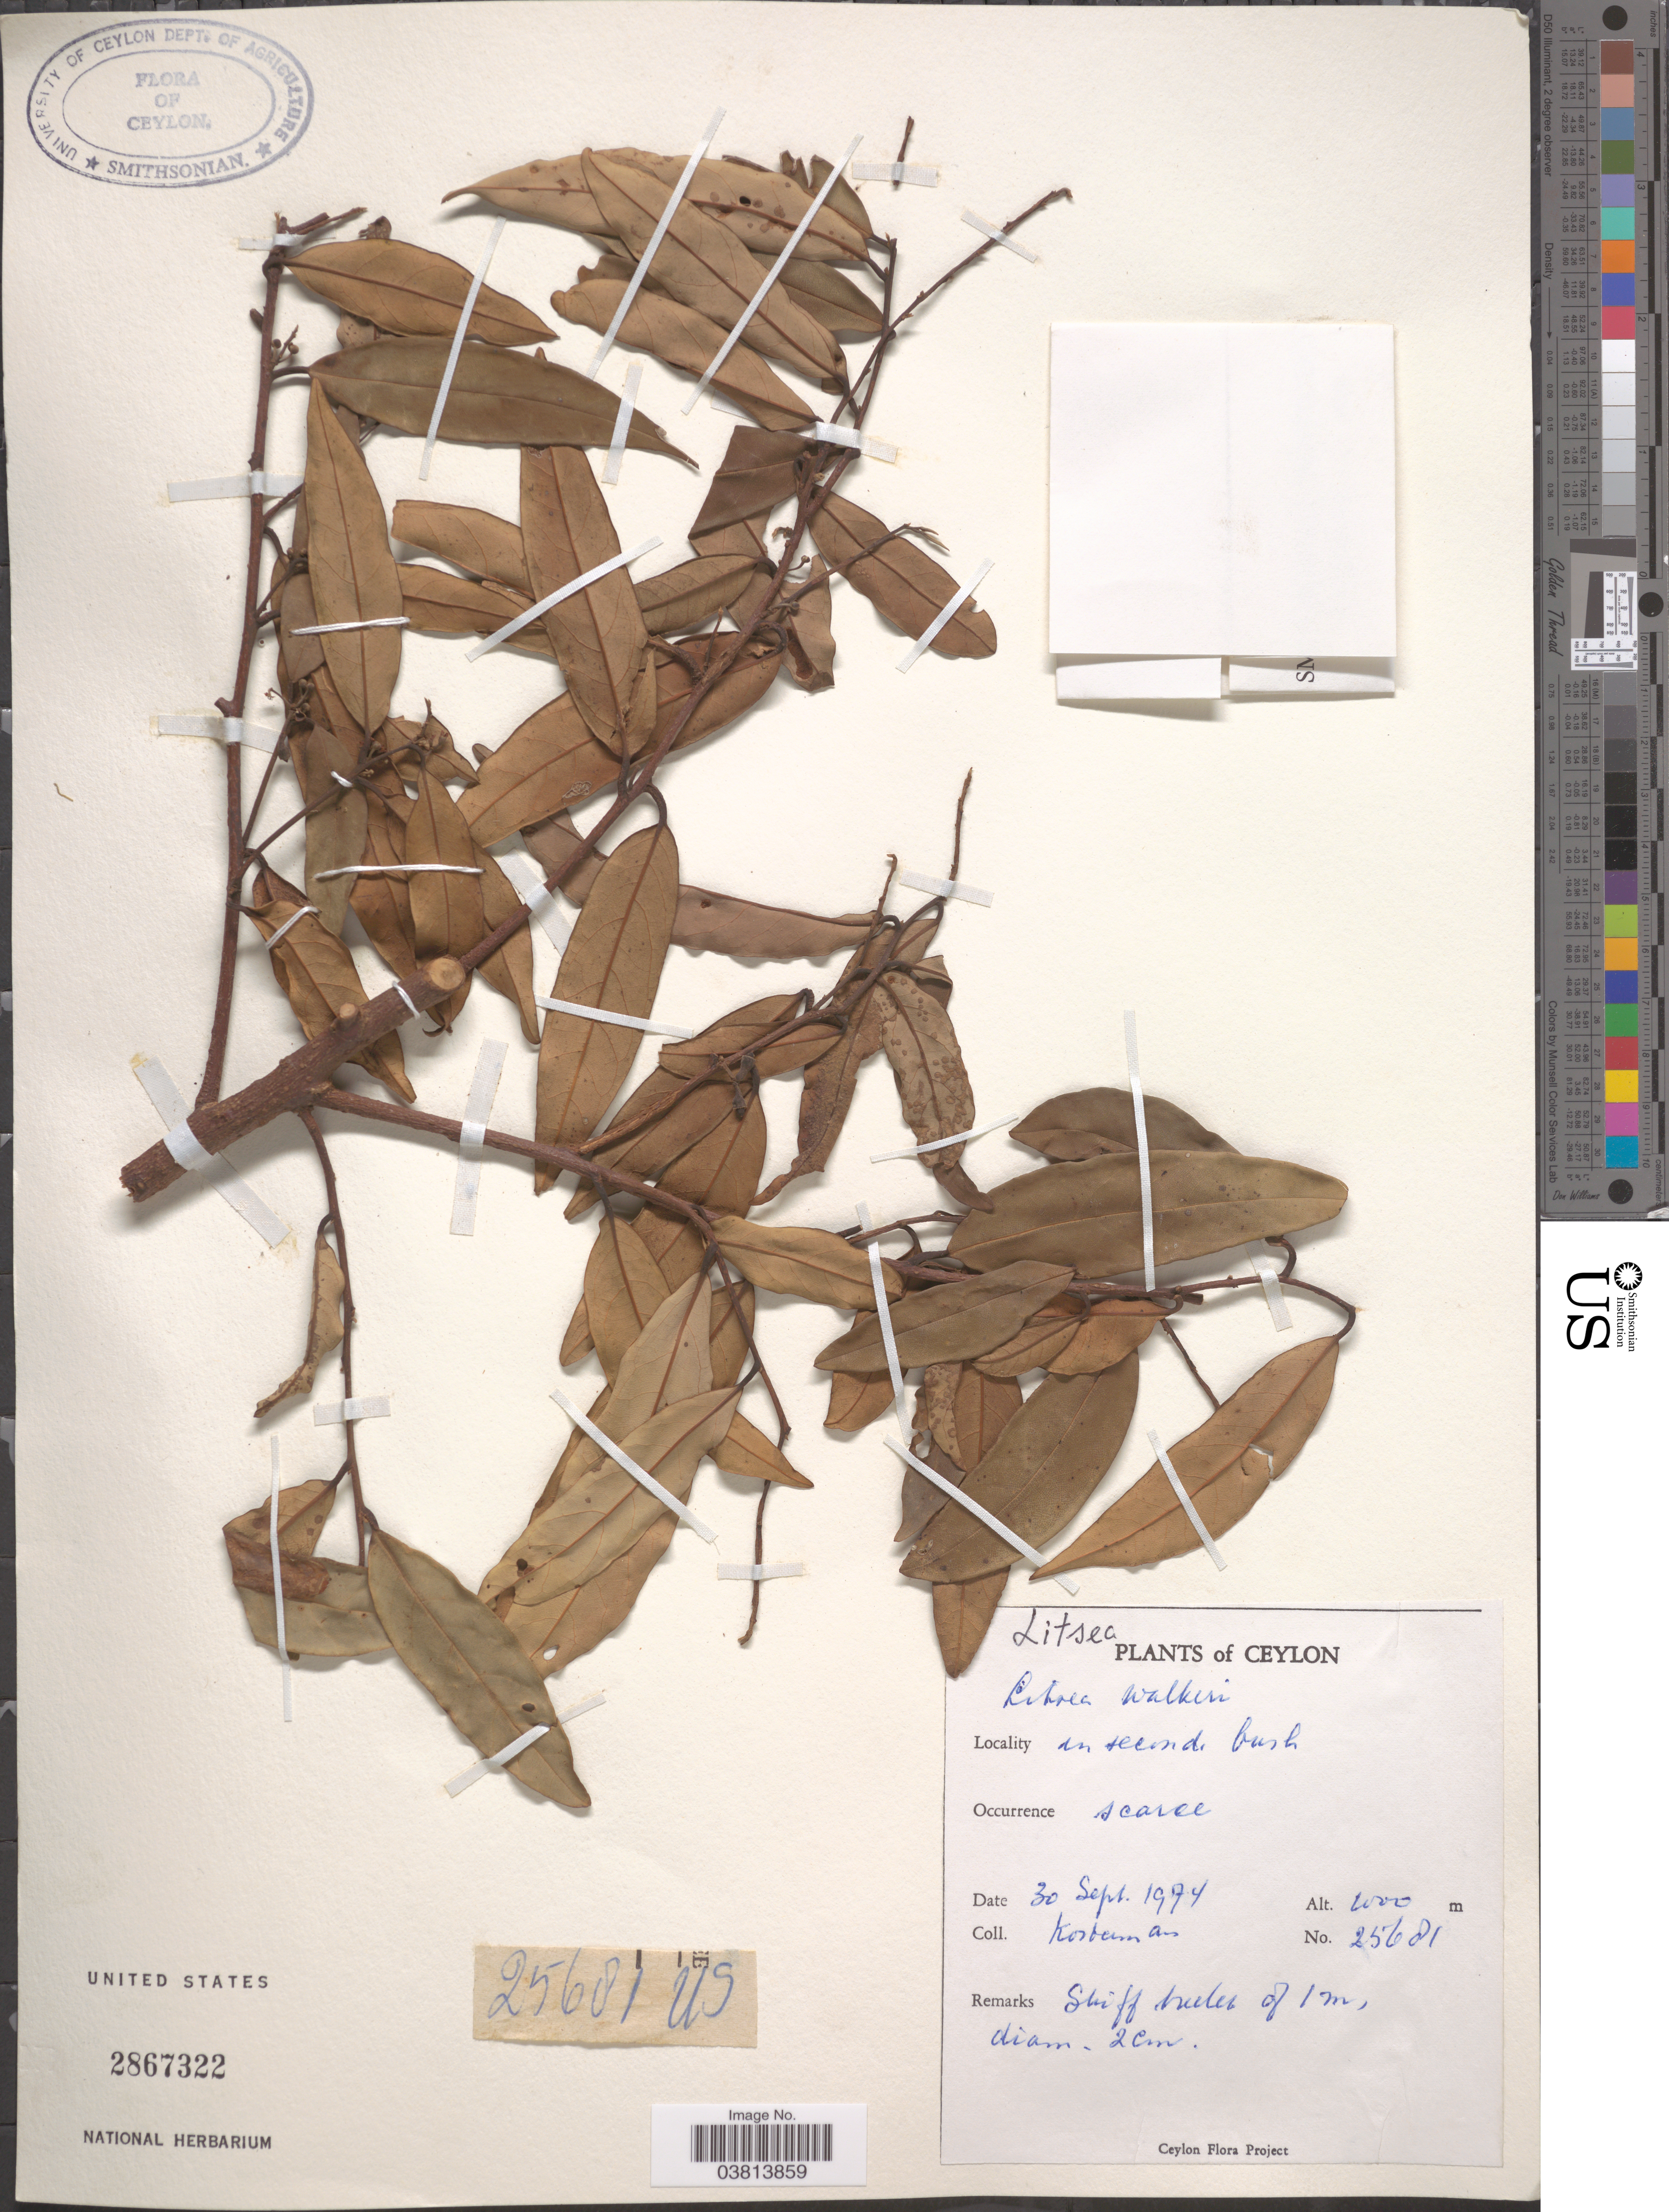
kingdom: Plantae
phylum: Tracheophyta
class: Magnoliopsida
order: Laurales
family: Lauraceae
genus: Litsea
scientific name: Litsea walkeri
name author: (Meisn.) Trimen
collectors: Kostermans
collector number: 25681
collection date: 1974-09-30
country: Sri Lanka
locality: Ceylon.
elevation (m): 1000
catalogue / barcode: US 2867322